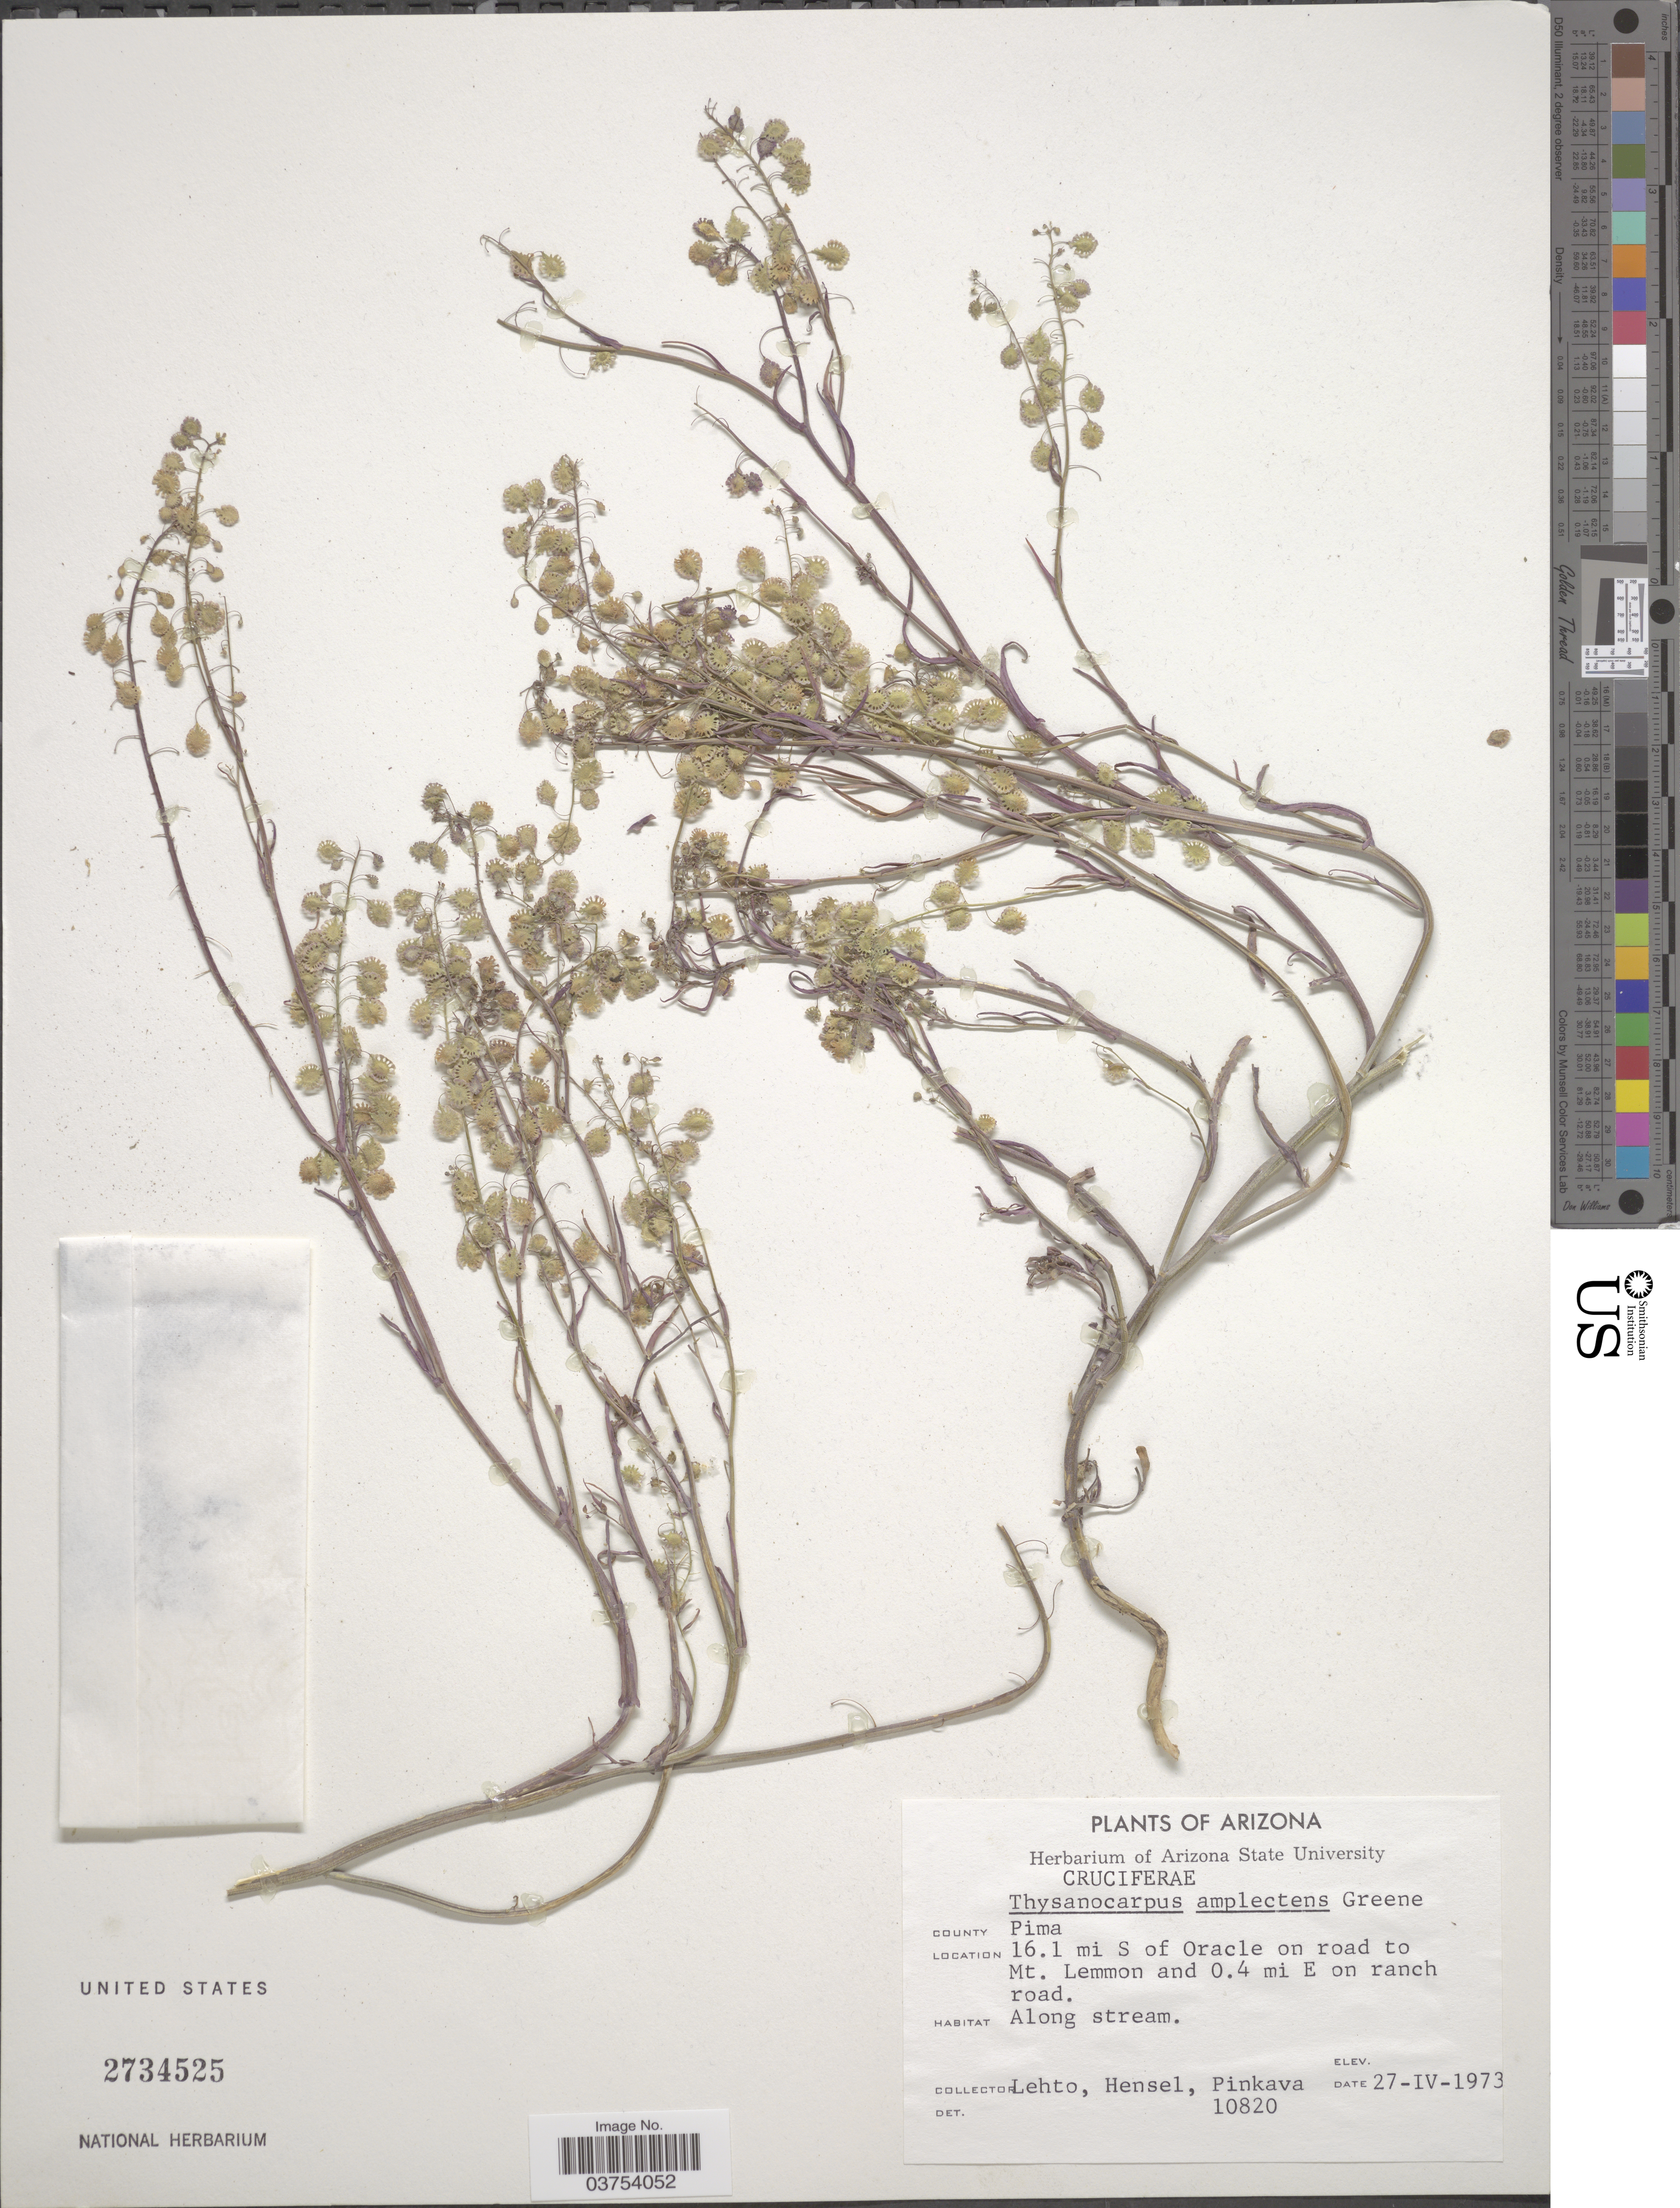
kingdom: Plantae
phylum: Tracheophyta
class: Magnoliopsida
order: Brassicales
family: Brassicaceae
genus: Thysanocarpus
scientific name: Thysanocarpus amplectens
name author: Greene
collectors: -. Lehto, -. Hensel & -. Pinkava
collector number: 10820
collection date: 1973-04-27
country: United States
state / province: Arizona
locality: County Pima. 16.1 mi S of Oracle on road to Mt. Lemmon and 0.4 mi E on ranch road.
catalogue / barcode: US 2734525